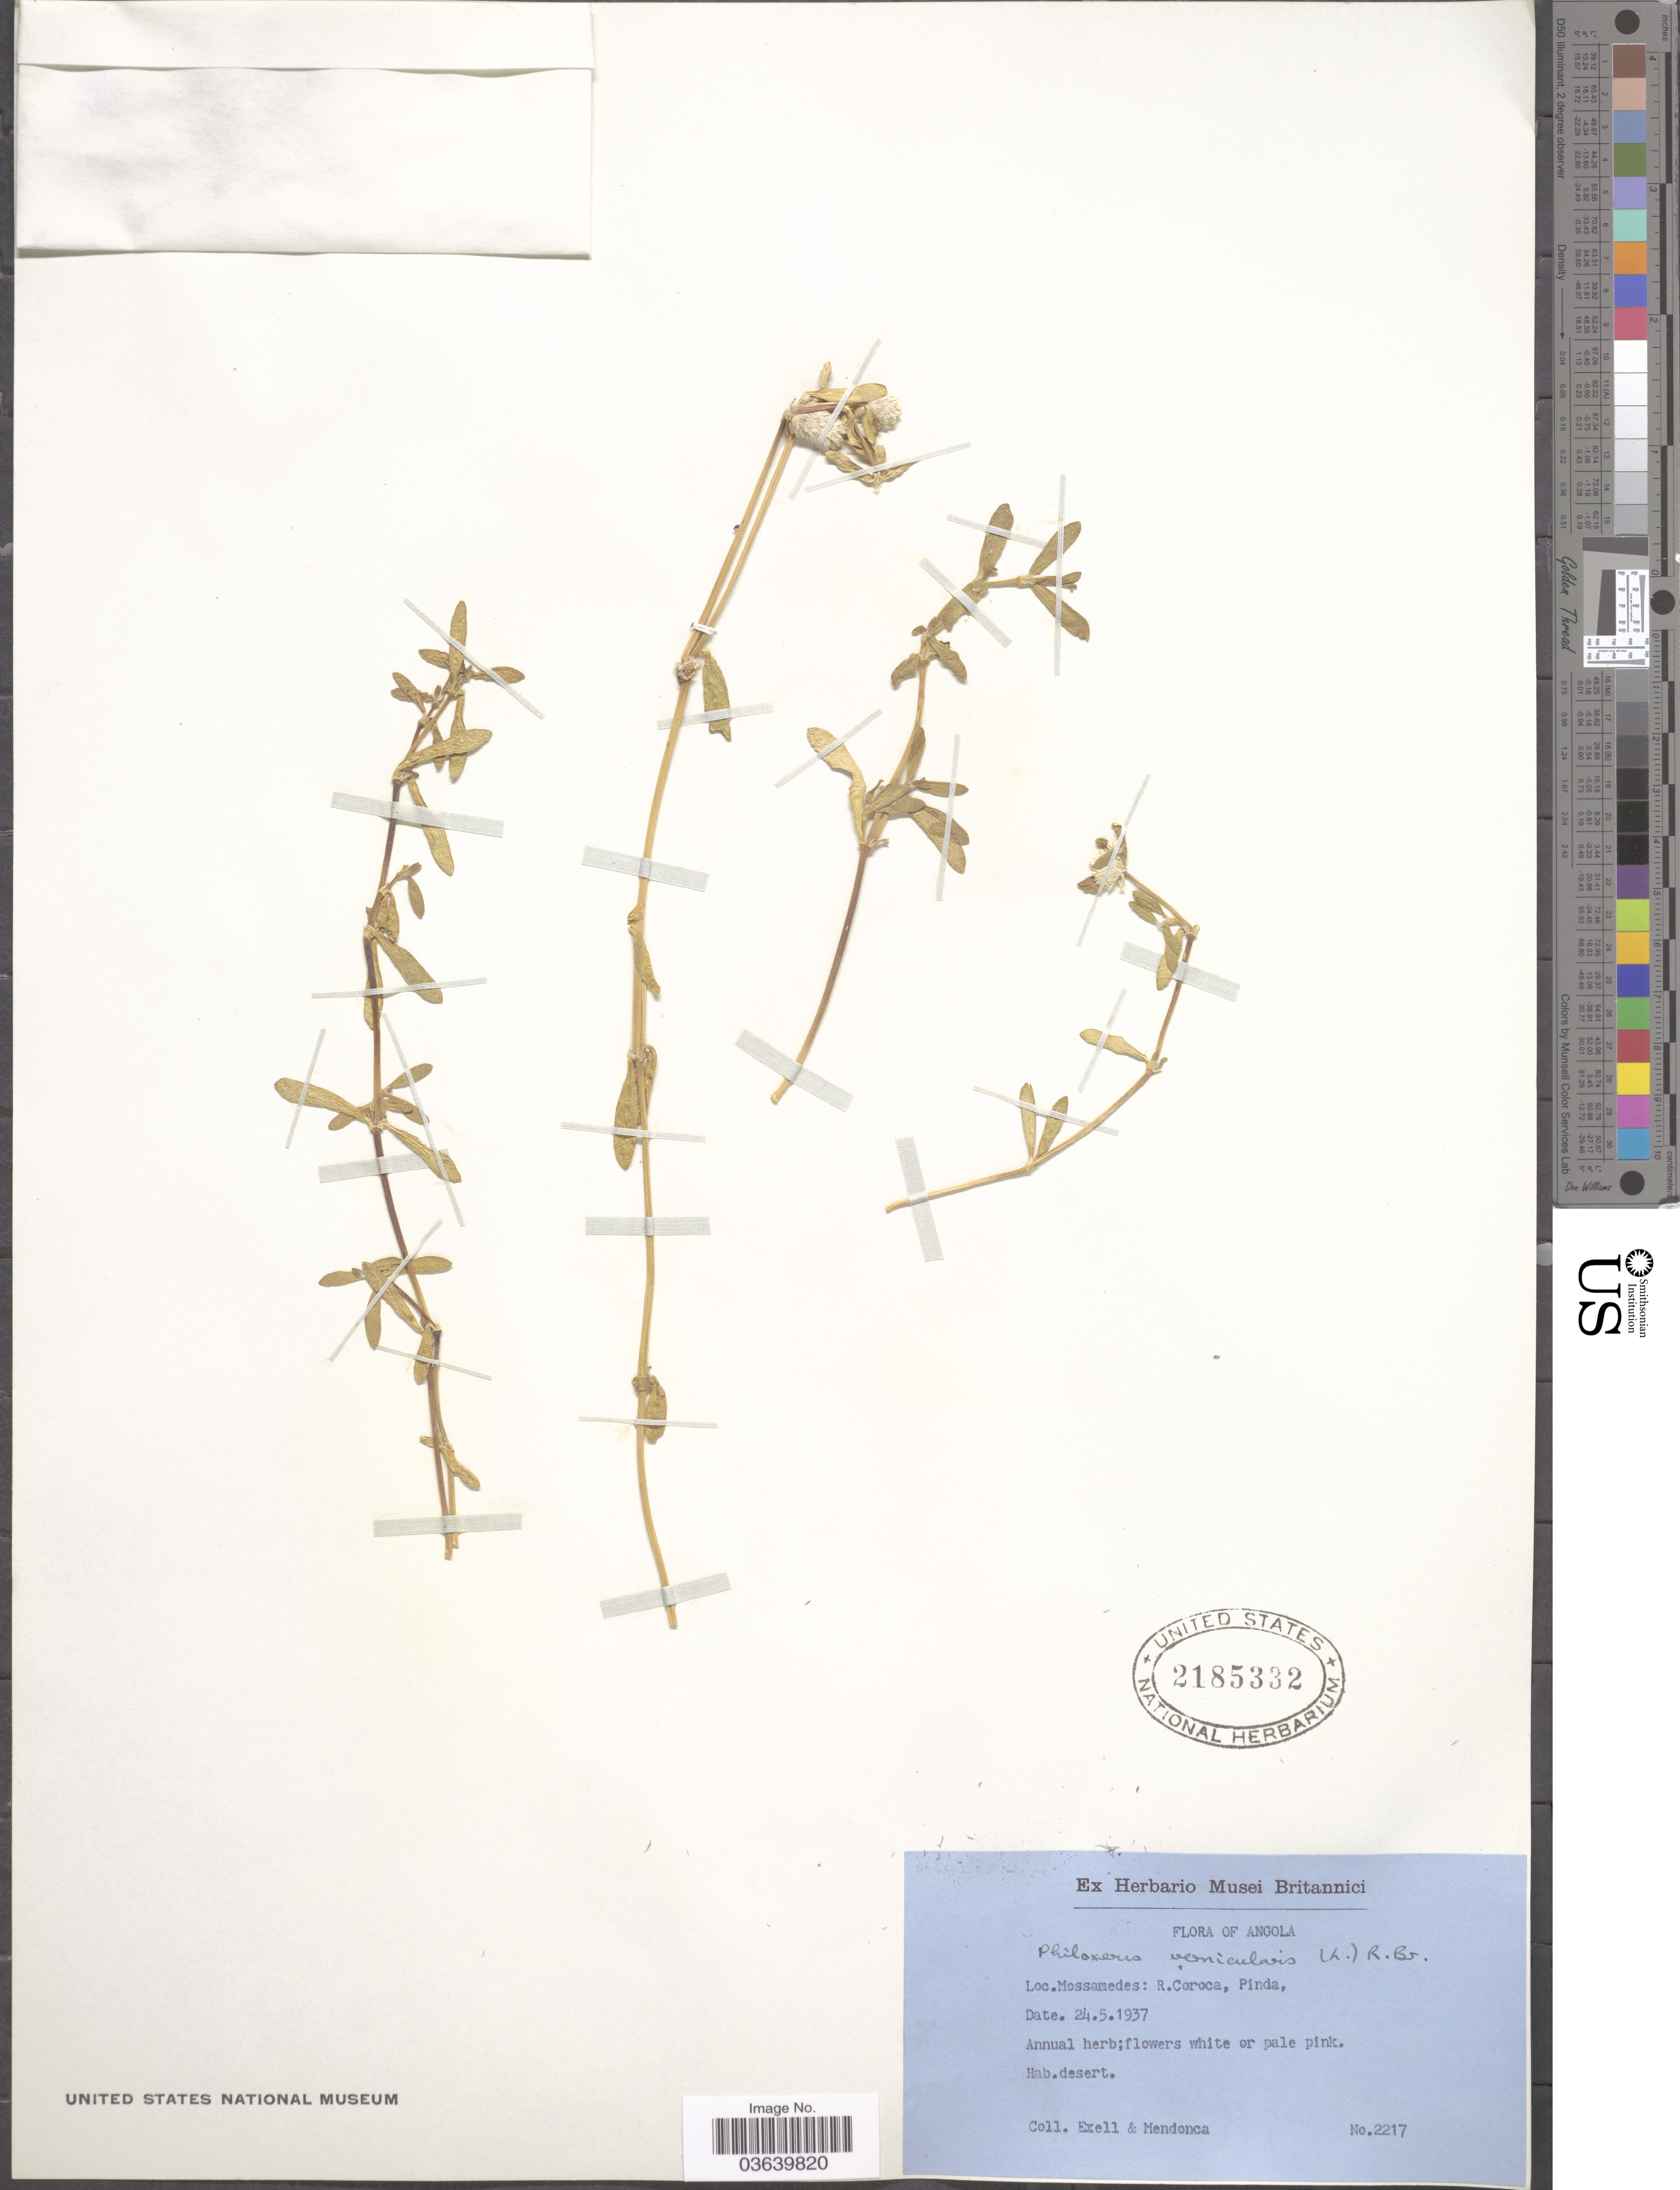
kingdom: Plantae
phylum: Tracheophyta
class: Magnoliopsida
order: Caryophyllales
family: Amaranthaceae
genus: Gomphrena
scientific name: Gomphrena vermicularis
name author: L.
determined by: Strong, Mark T., (BOT), Smithsonian Institution - National Museum of Natural History (UNITED STATES)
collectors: Exell, -- & Mendonca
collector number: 2217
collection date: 1937-05-24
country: Angola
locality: Mossamedes: R. Coroca, Pinda.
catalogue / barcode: US 2185332